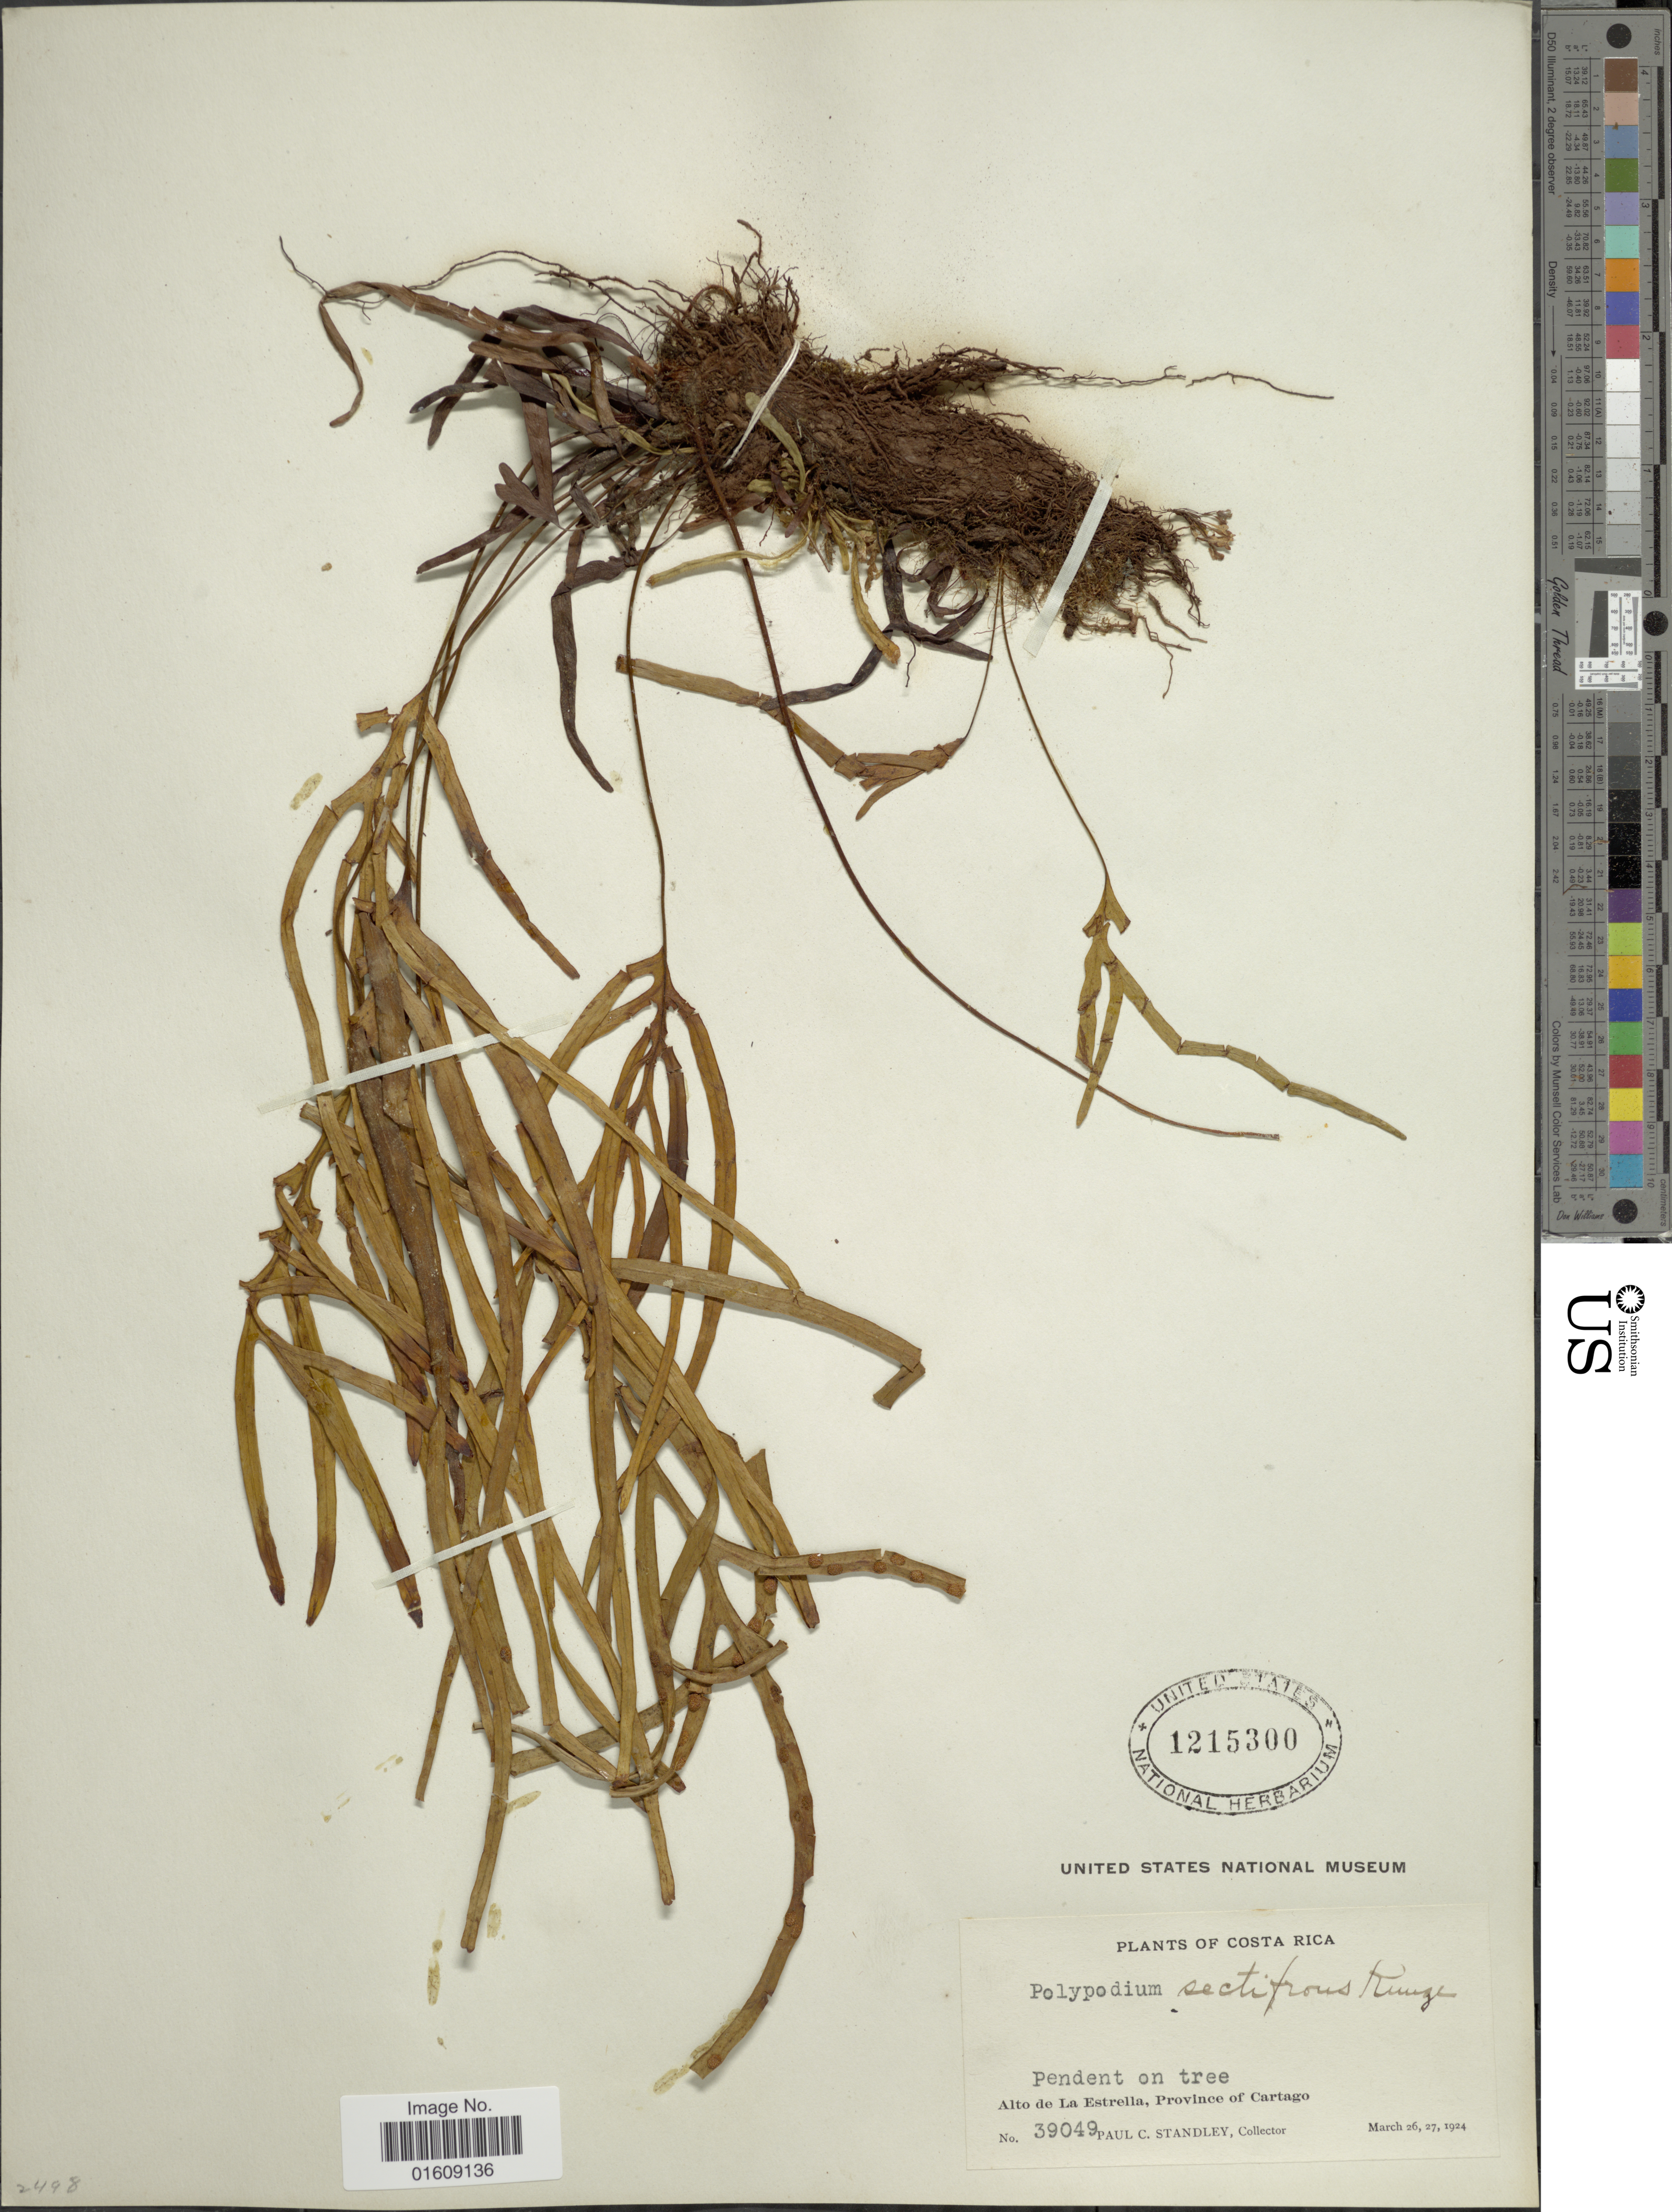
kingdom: Plantae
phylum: Tracheophyta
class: Polypodiopsida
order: Polypodiales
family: Polypodiaceae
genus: Zygophlebia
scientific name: Zygophlebia sectifrons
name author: (Kunze ex Mett.) L.E. Bishop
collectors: P. C. Standley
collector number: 39049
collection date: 1924-03-26/1924-03-27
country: Costa Rica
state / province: Cartago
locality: Costa Rica, Alto de La Estrella, Province of Cartago.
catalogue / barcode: US 1215300